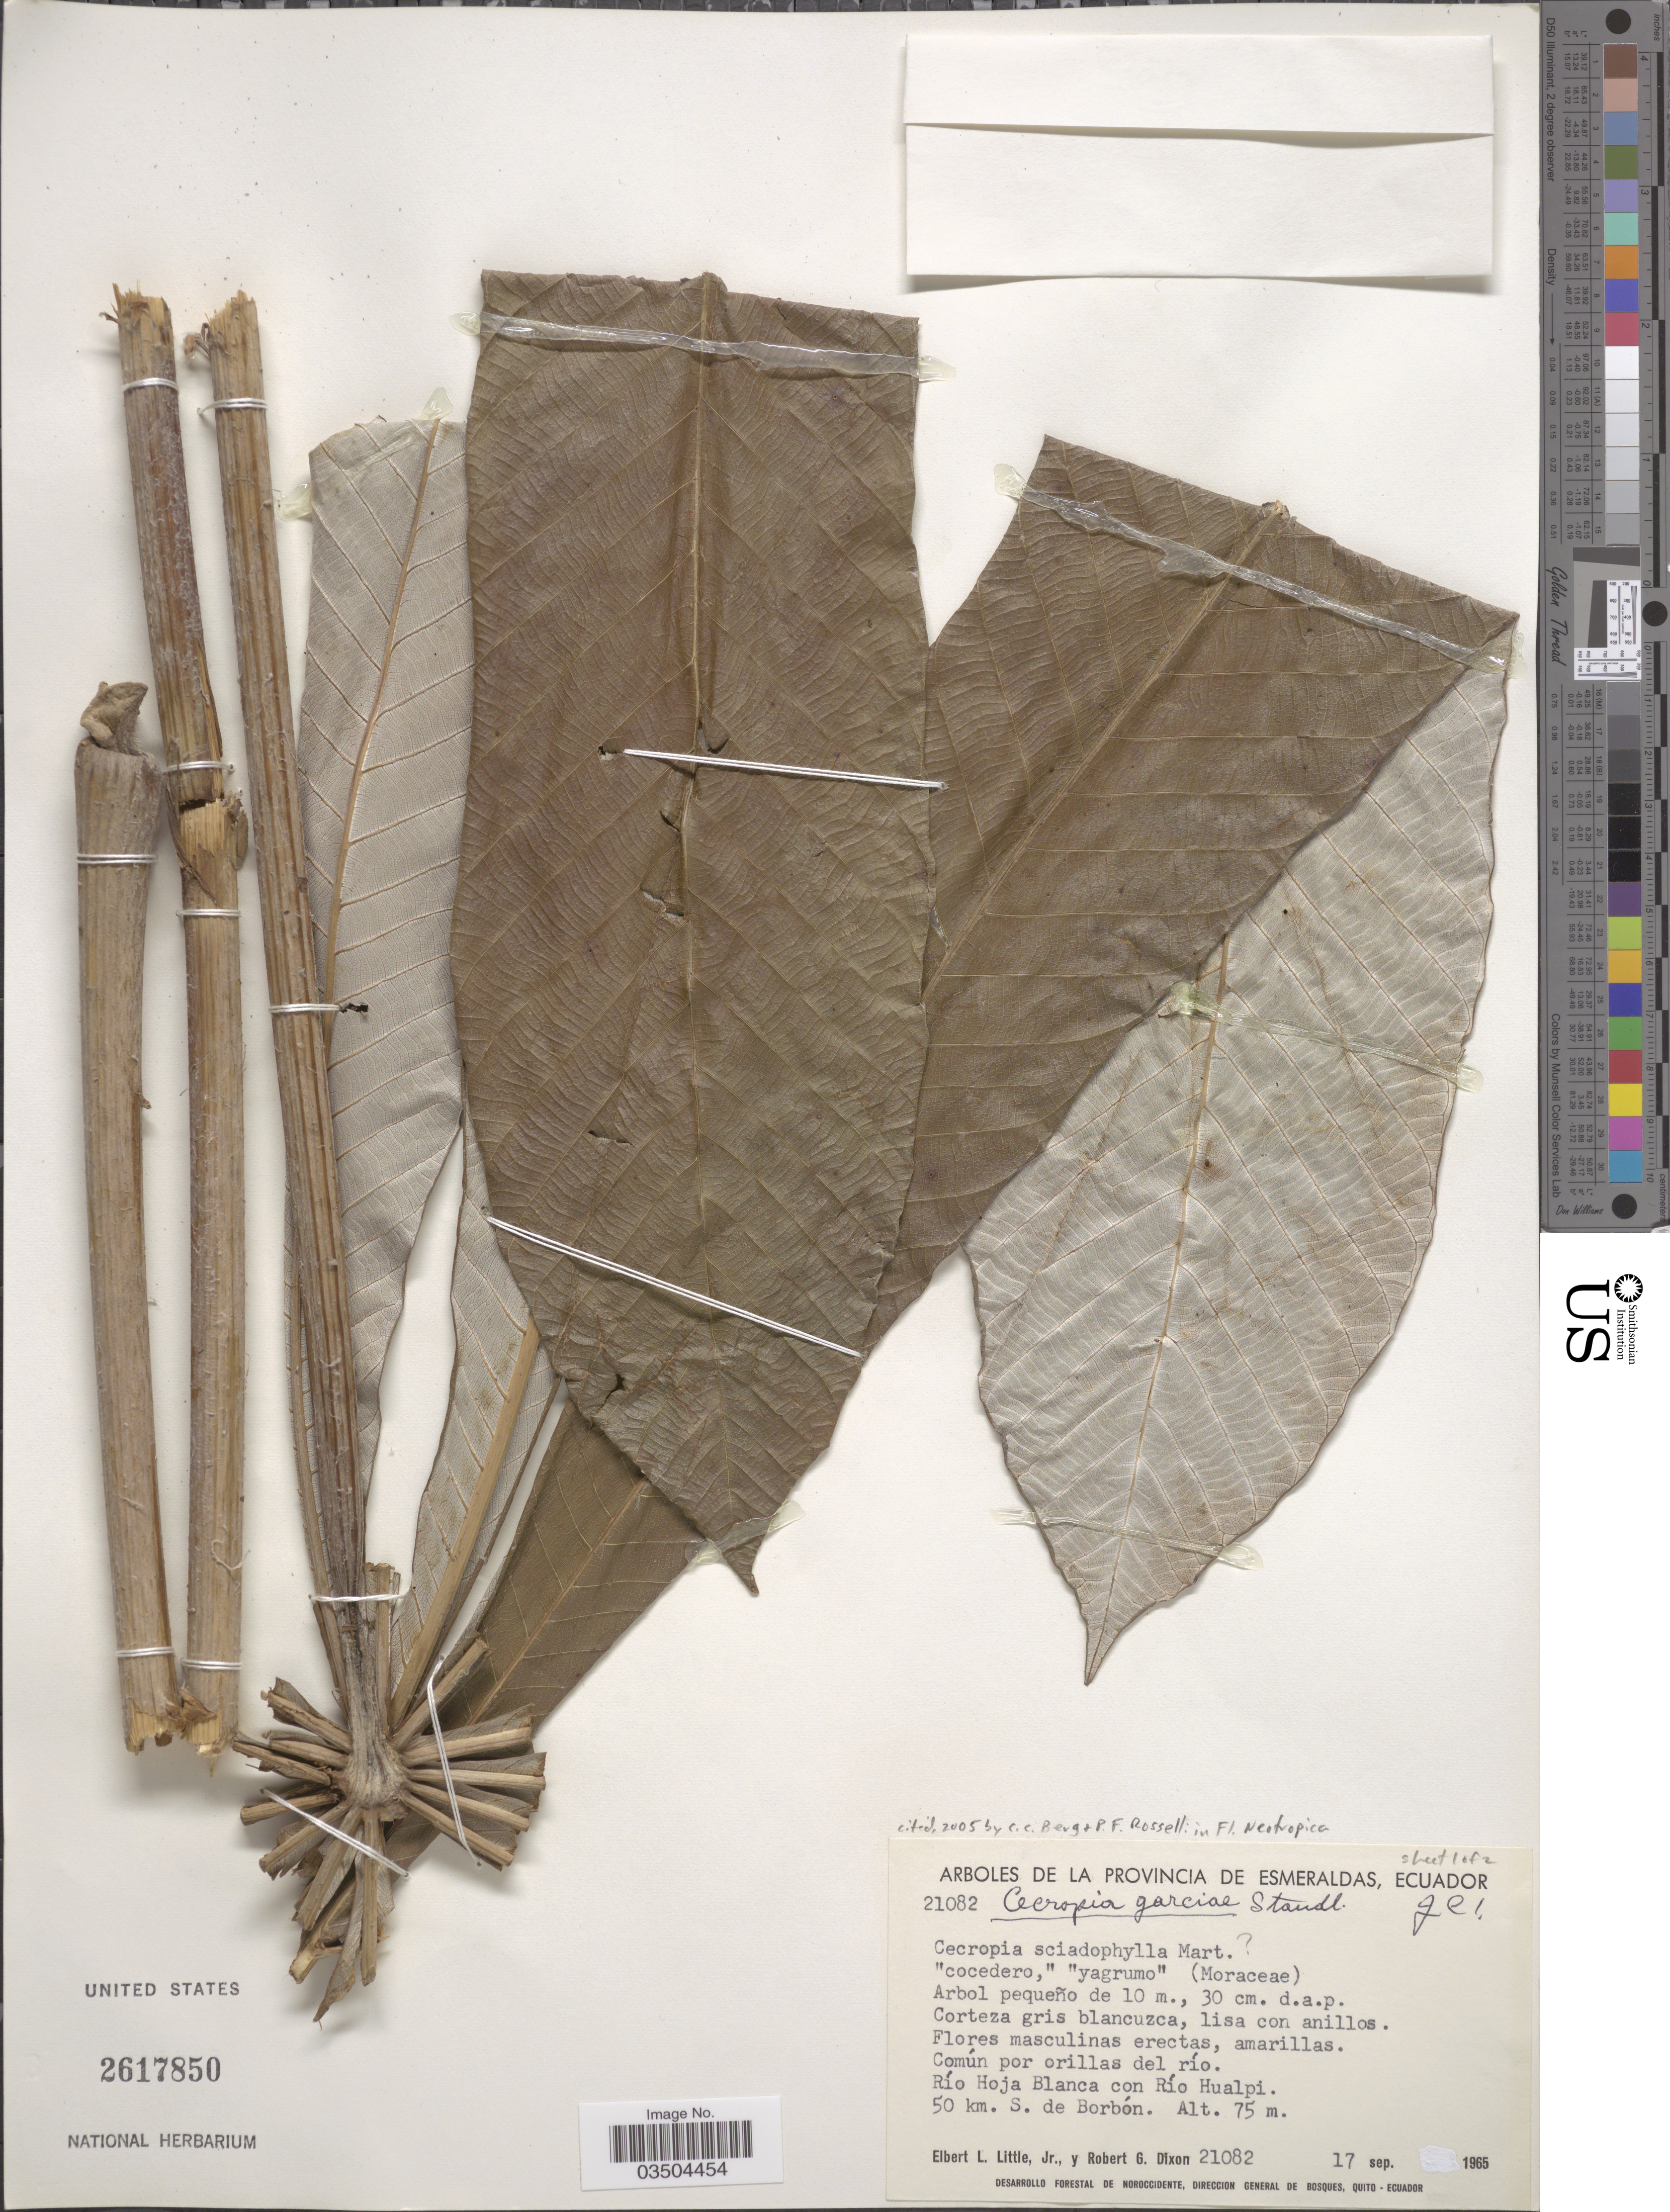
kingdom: Plantae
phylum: Tracheophyta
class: Magnoliopsida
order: Rosales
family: Urticaceae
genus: Cecropia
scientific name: Cecropia garciae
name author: Standl.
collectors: E. L. Little & R. G. Dixon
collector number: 21082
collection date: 1965-09-17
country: Ecuador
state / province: Esmeraldas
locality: Río Hoja Blanca con Río Hualpi. 50 km. S. de Borbón.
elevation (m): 75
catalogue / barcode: US 2617850